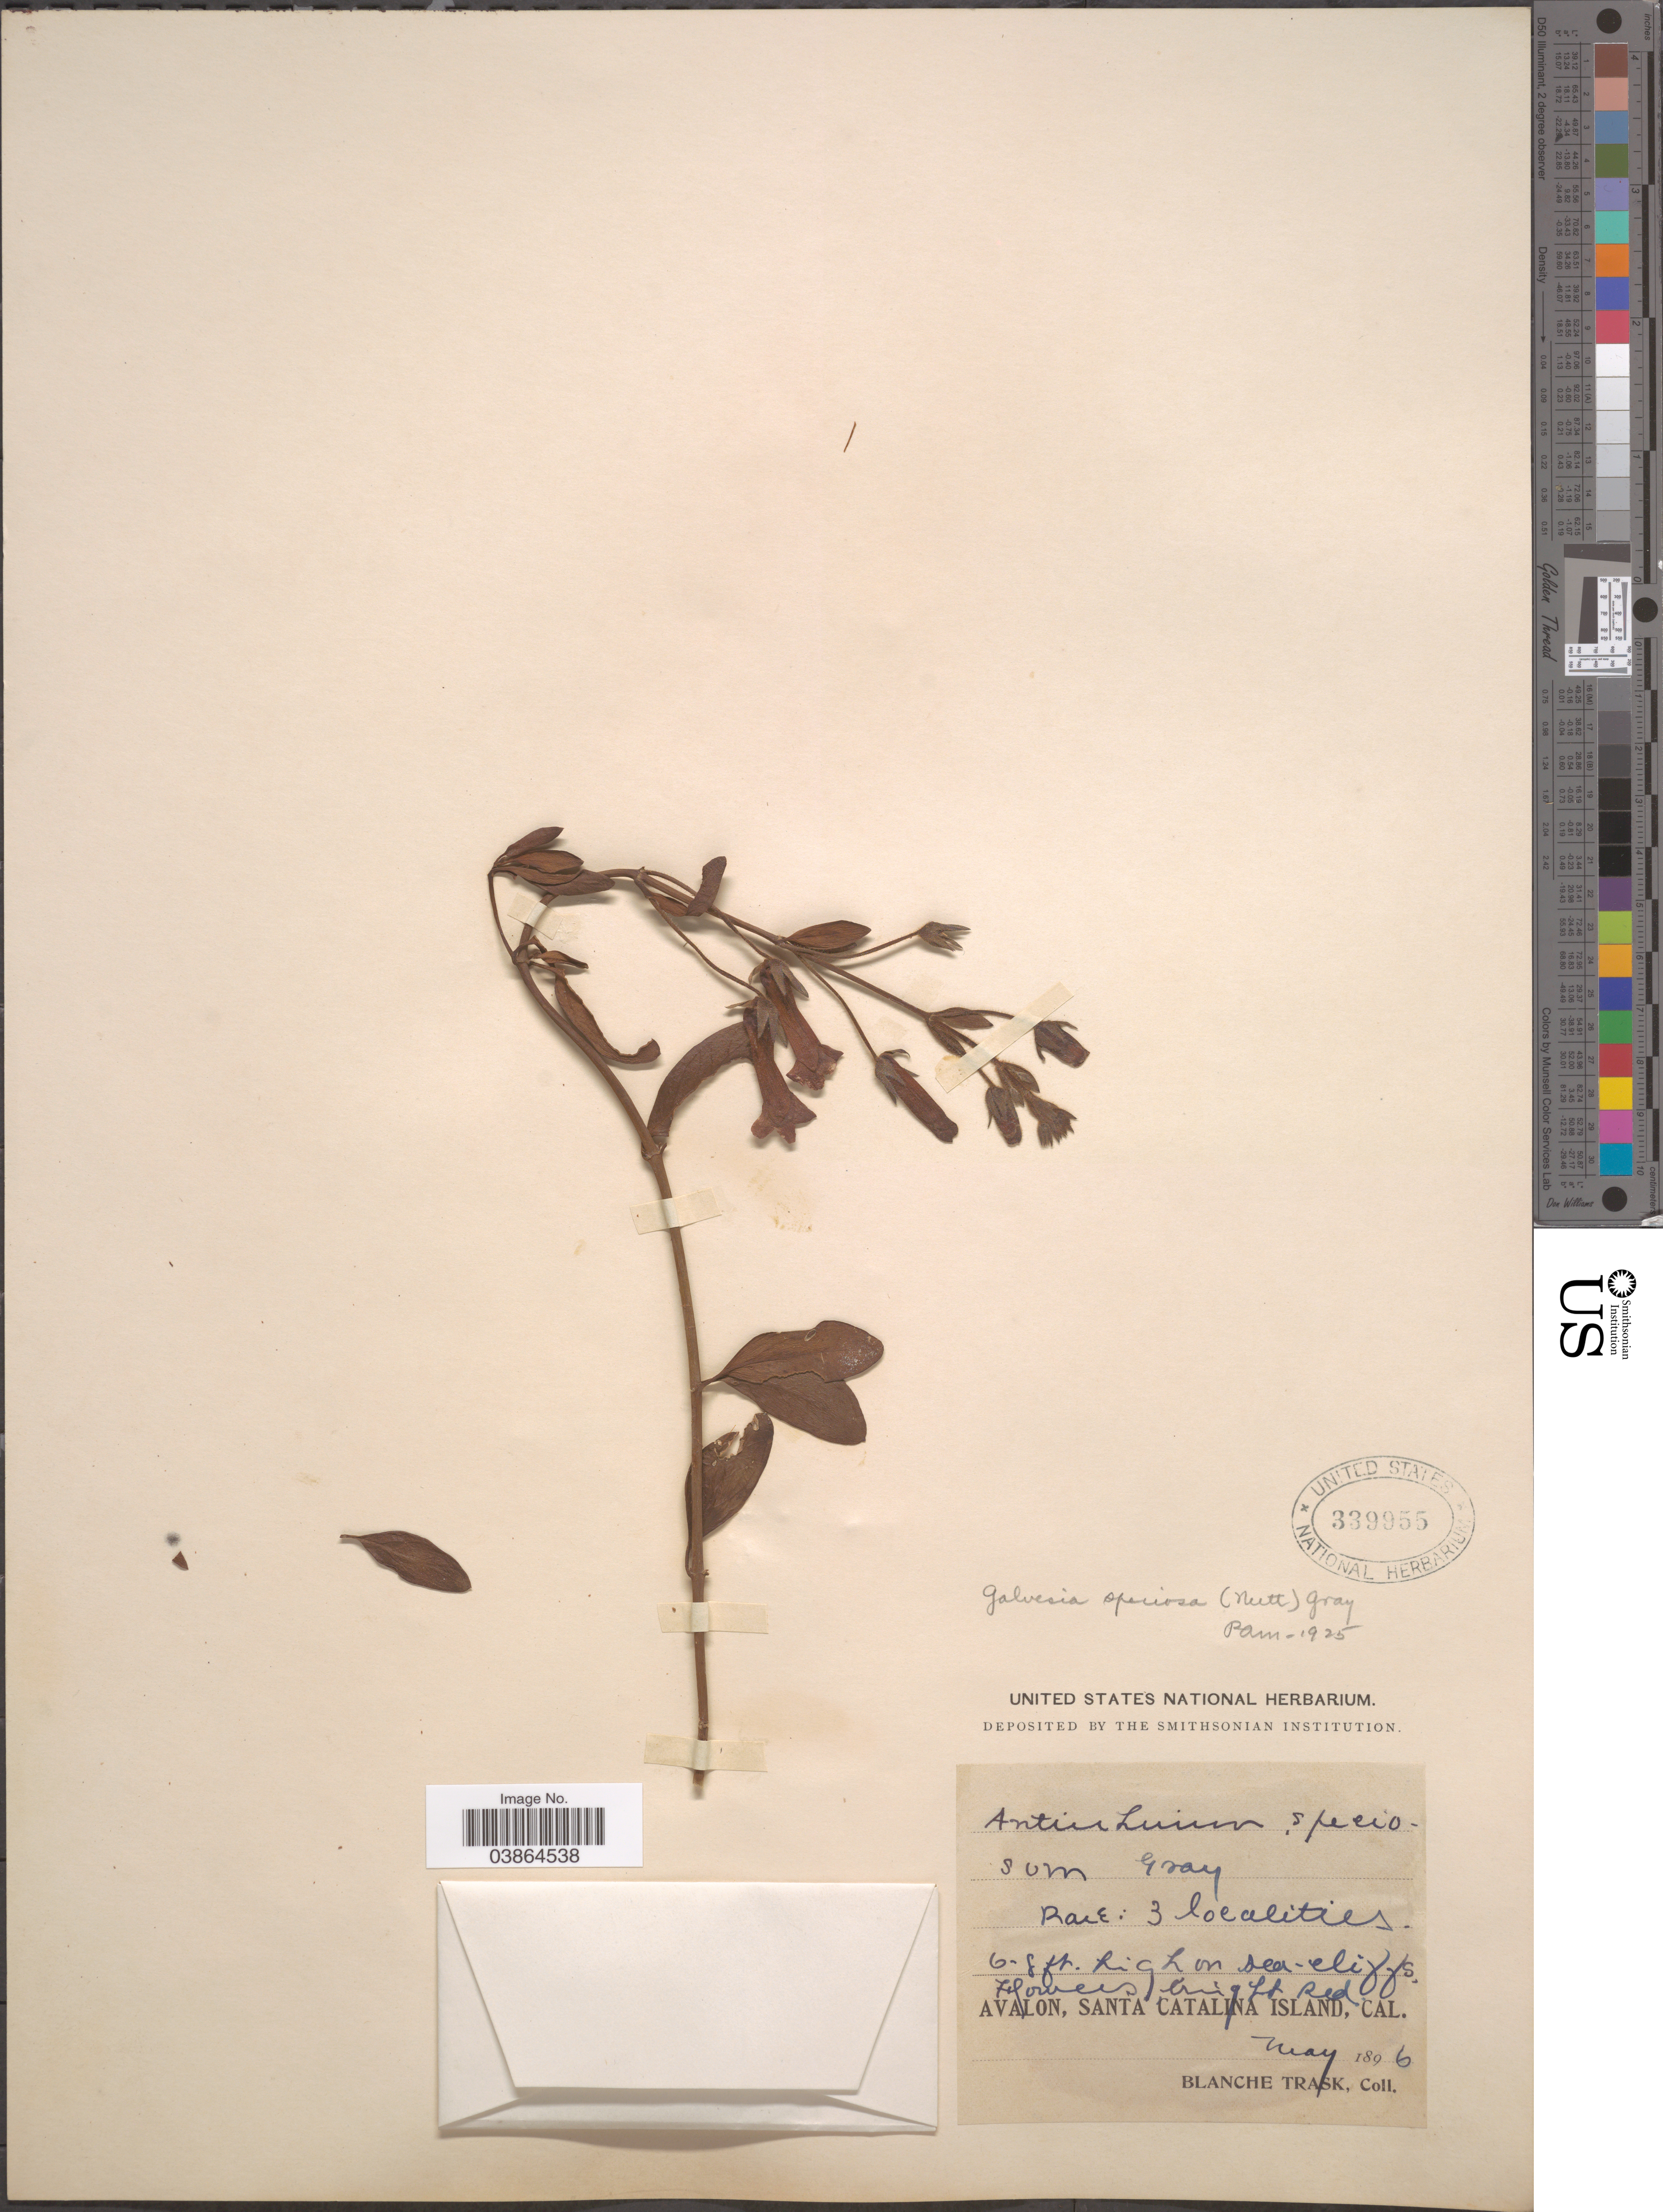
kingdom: Plantae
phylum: Tracheophyta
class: Magnoliopsida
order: Lamiales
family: Plantaginaceae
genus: Gambelia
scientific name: Gambelia speciosa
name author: Nutt.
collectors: B. Trask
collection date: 1896-05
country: United States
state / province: California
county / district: Los Angeles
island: Santa Catalina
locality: Avalon, Santa Catalina Island.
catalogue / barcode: US 339955